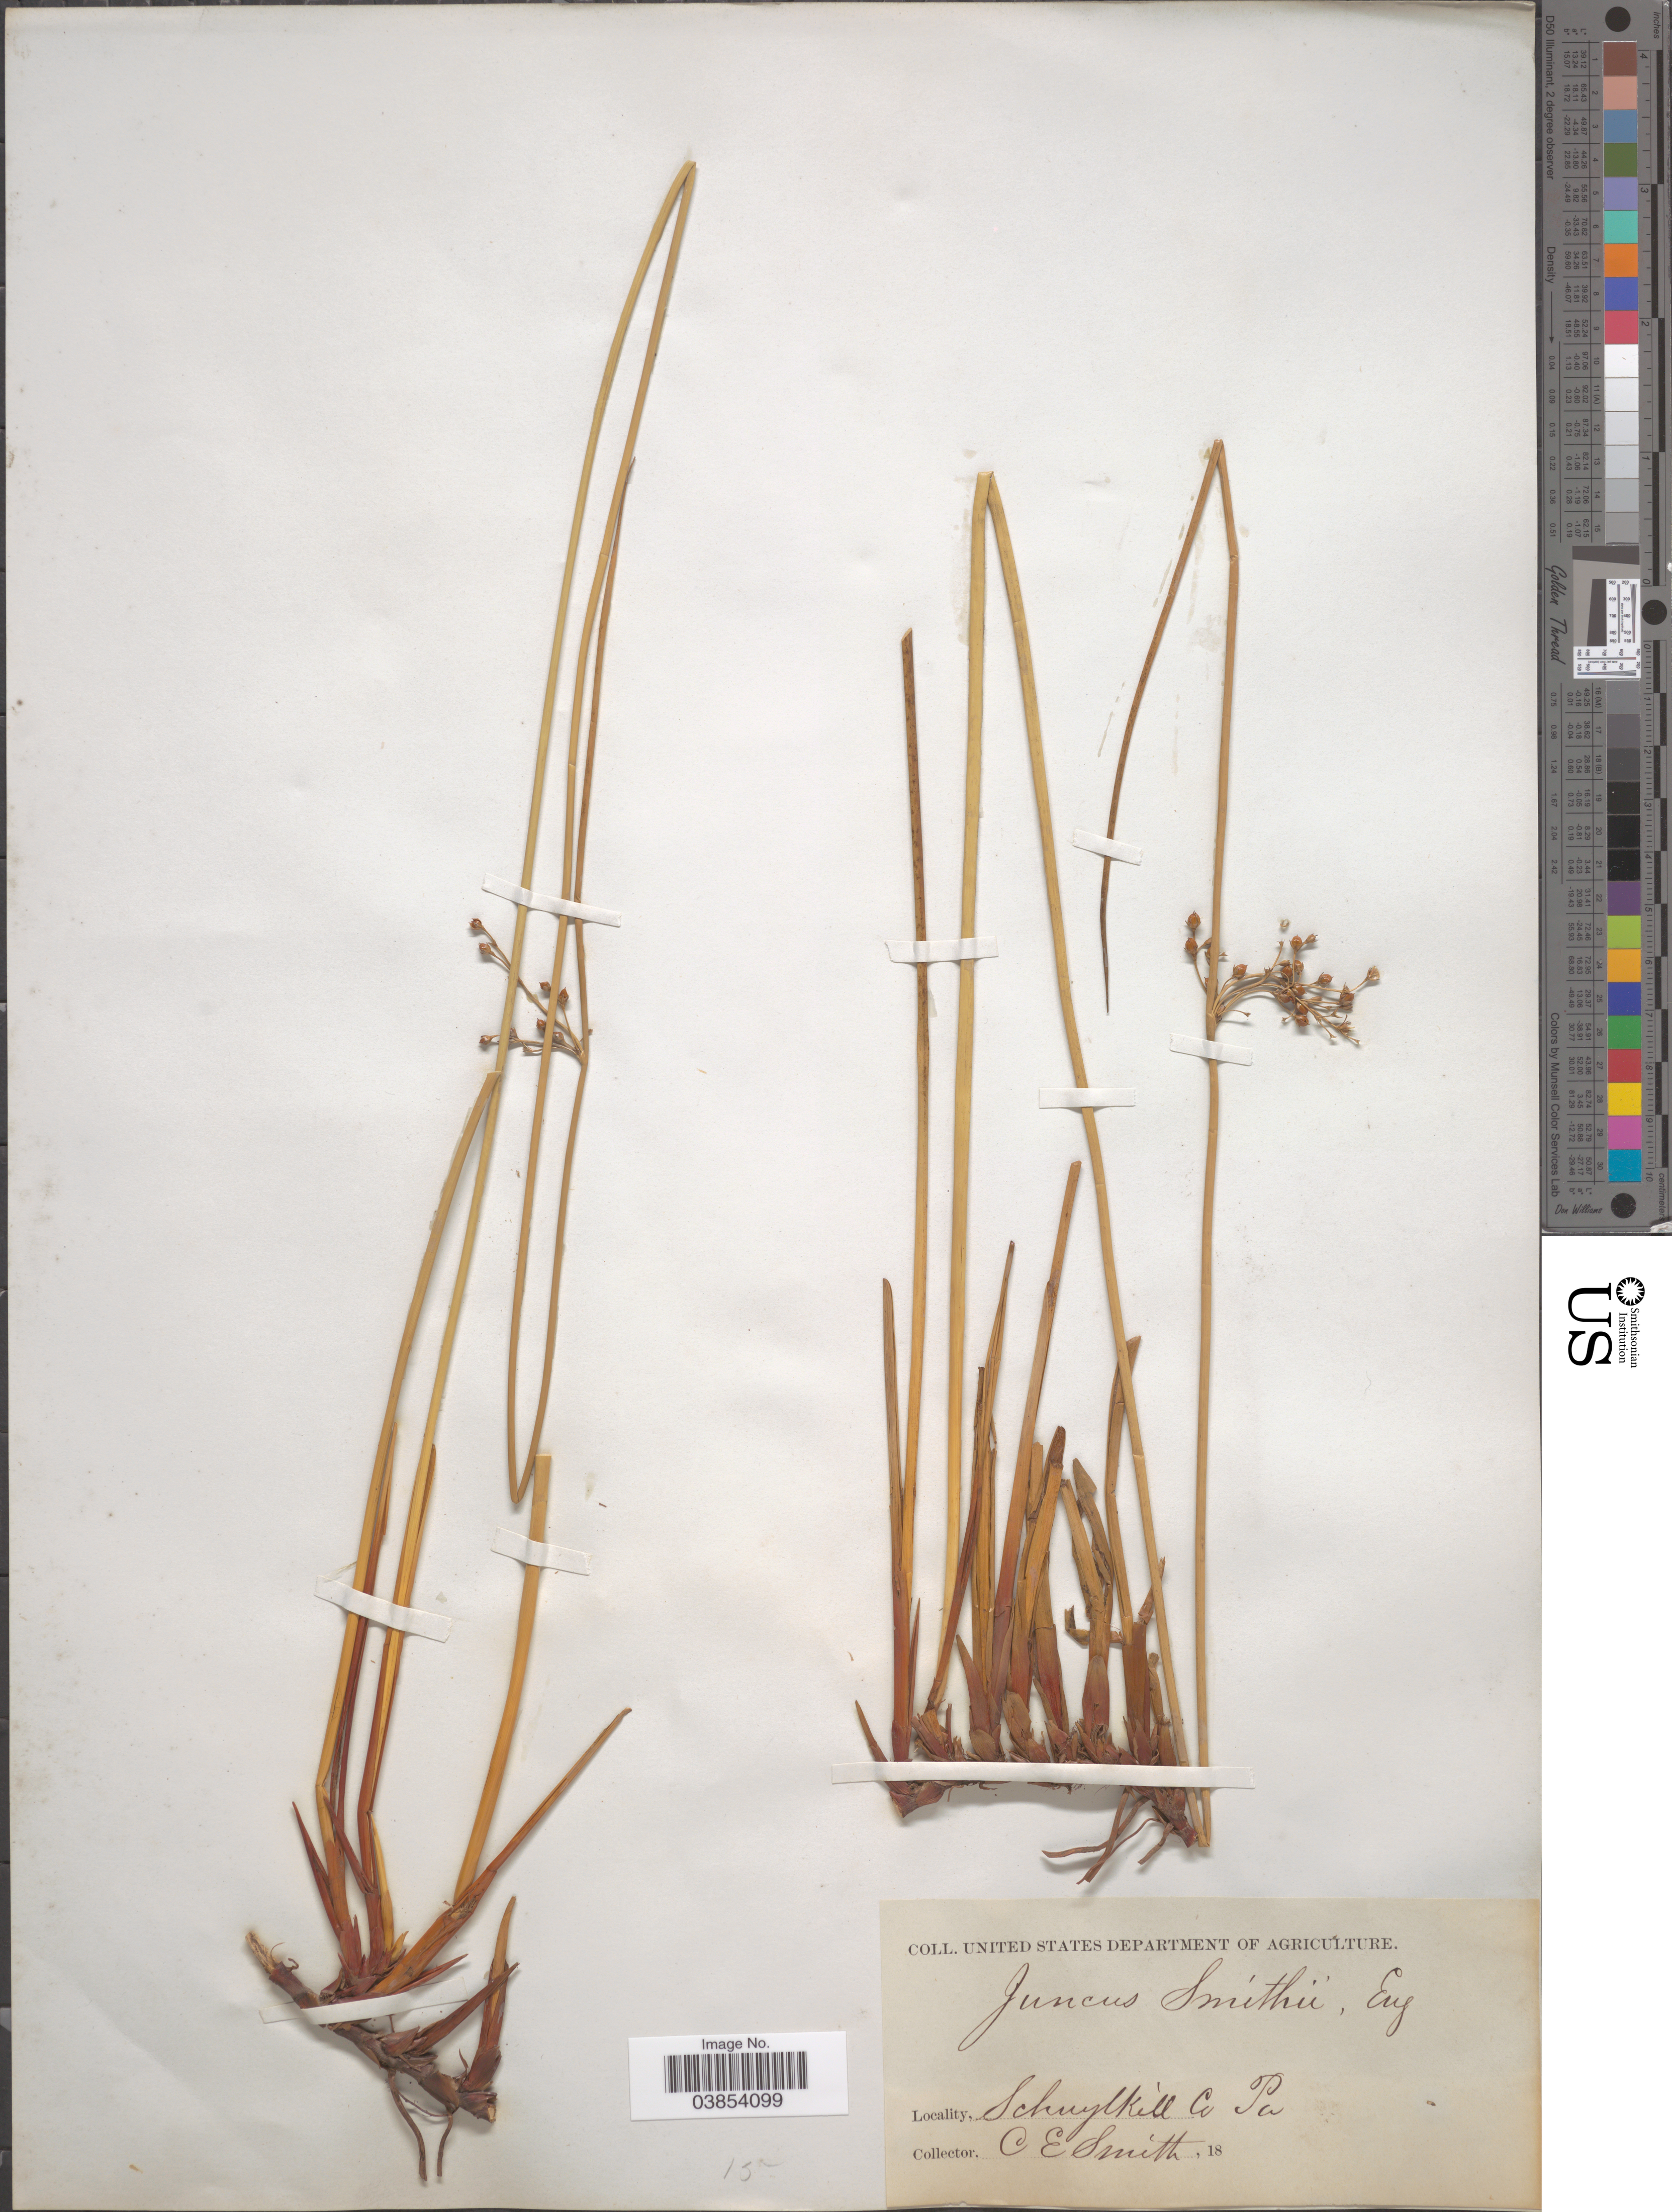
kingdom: Plantae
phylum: Tracheophyta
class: Liliopsida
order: Poales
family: Juncaceae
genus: Juncus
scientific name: Juncus gymnocarpus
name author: Coville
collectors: C. E. Smith Jr.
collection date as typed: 18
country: United States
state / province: Pennsylvania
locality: Schuylkill Co.